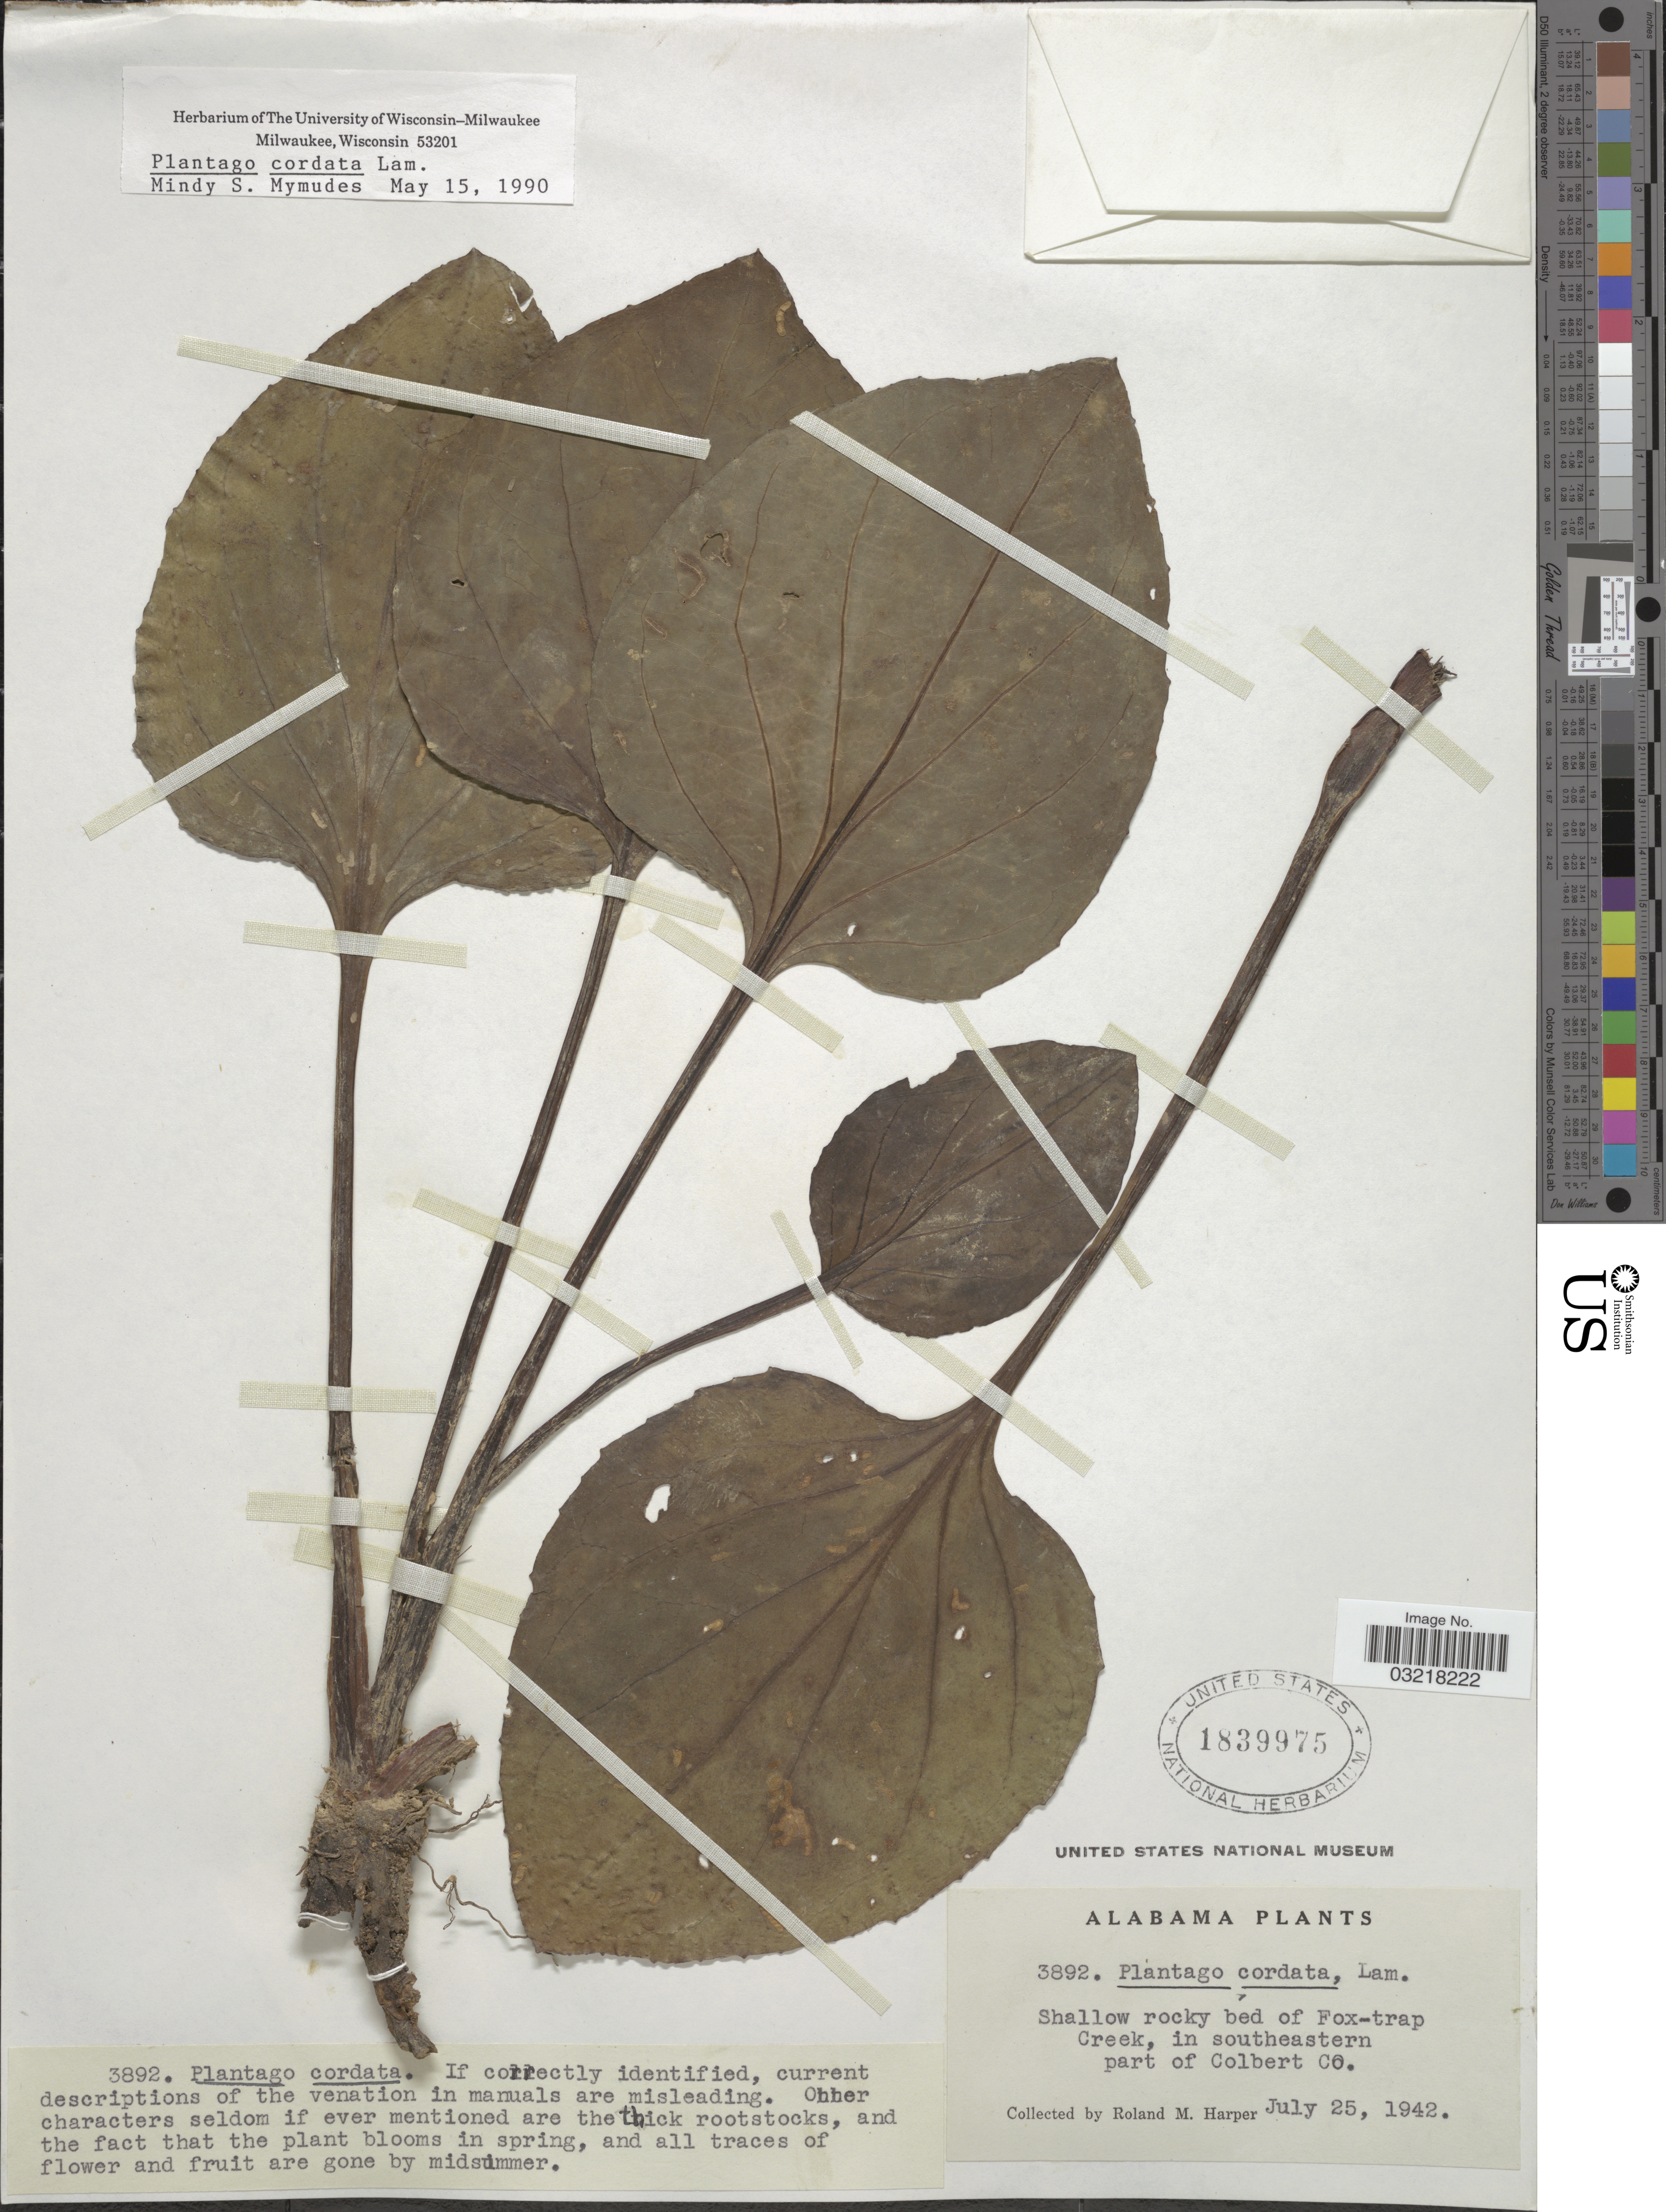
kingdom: Plantae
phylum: Tracheophyta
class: Magnoliopsida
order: Lamiales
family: Plantaginaceae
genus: Plantago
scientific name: Plantago cordata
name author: Lam.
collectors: R. M. Harper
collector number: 3892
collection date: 1942-07-25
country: United States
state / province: Alabama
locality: Shallow rocky bed of Fox-trap Creek, in southeastern part of Colbert Co.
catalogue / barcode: US 1839975